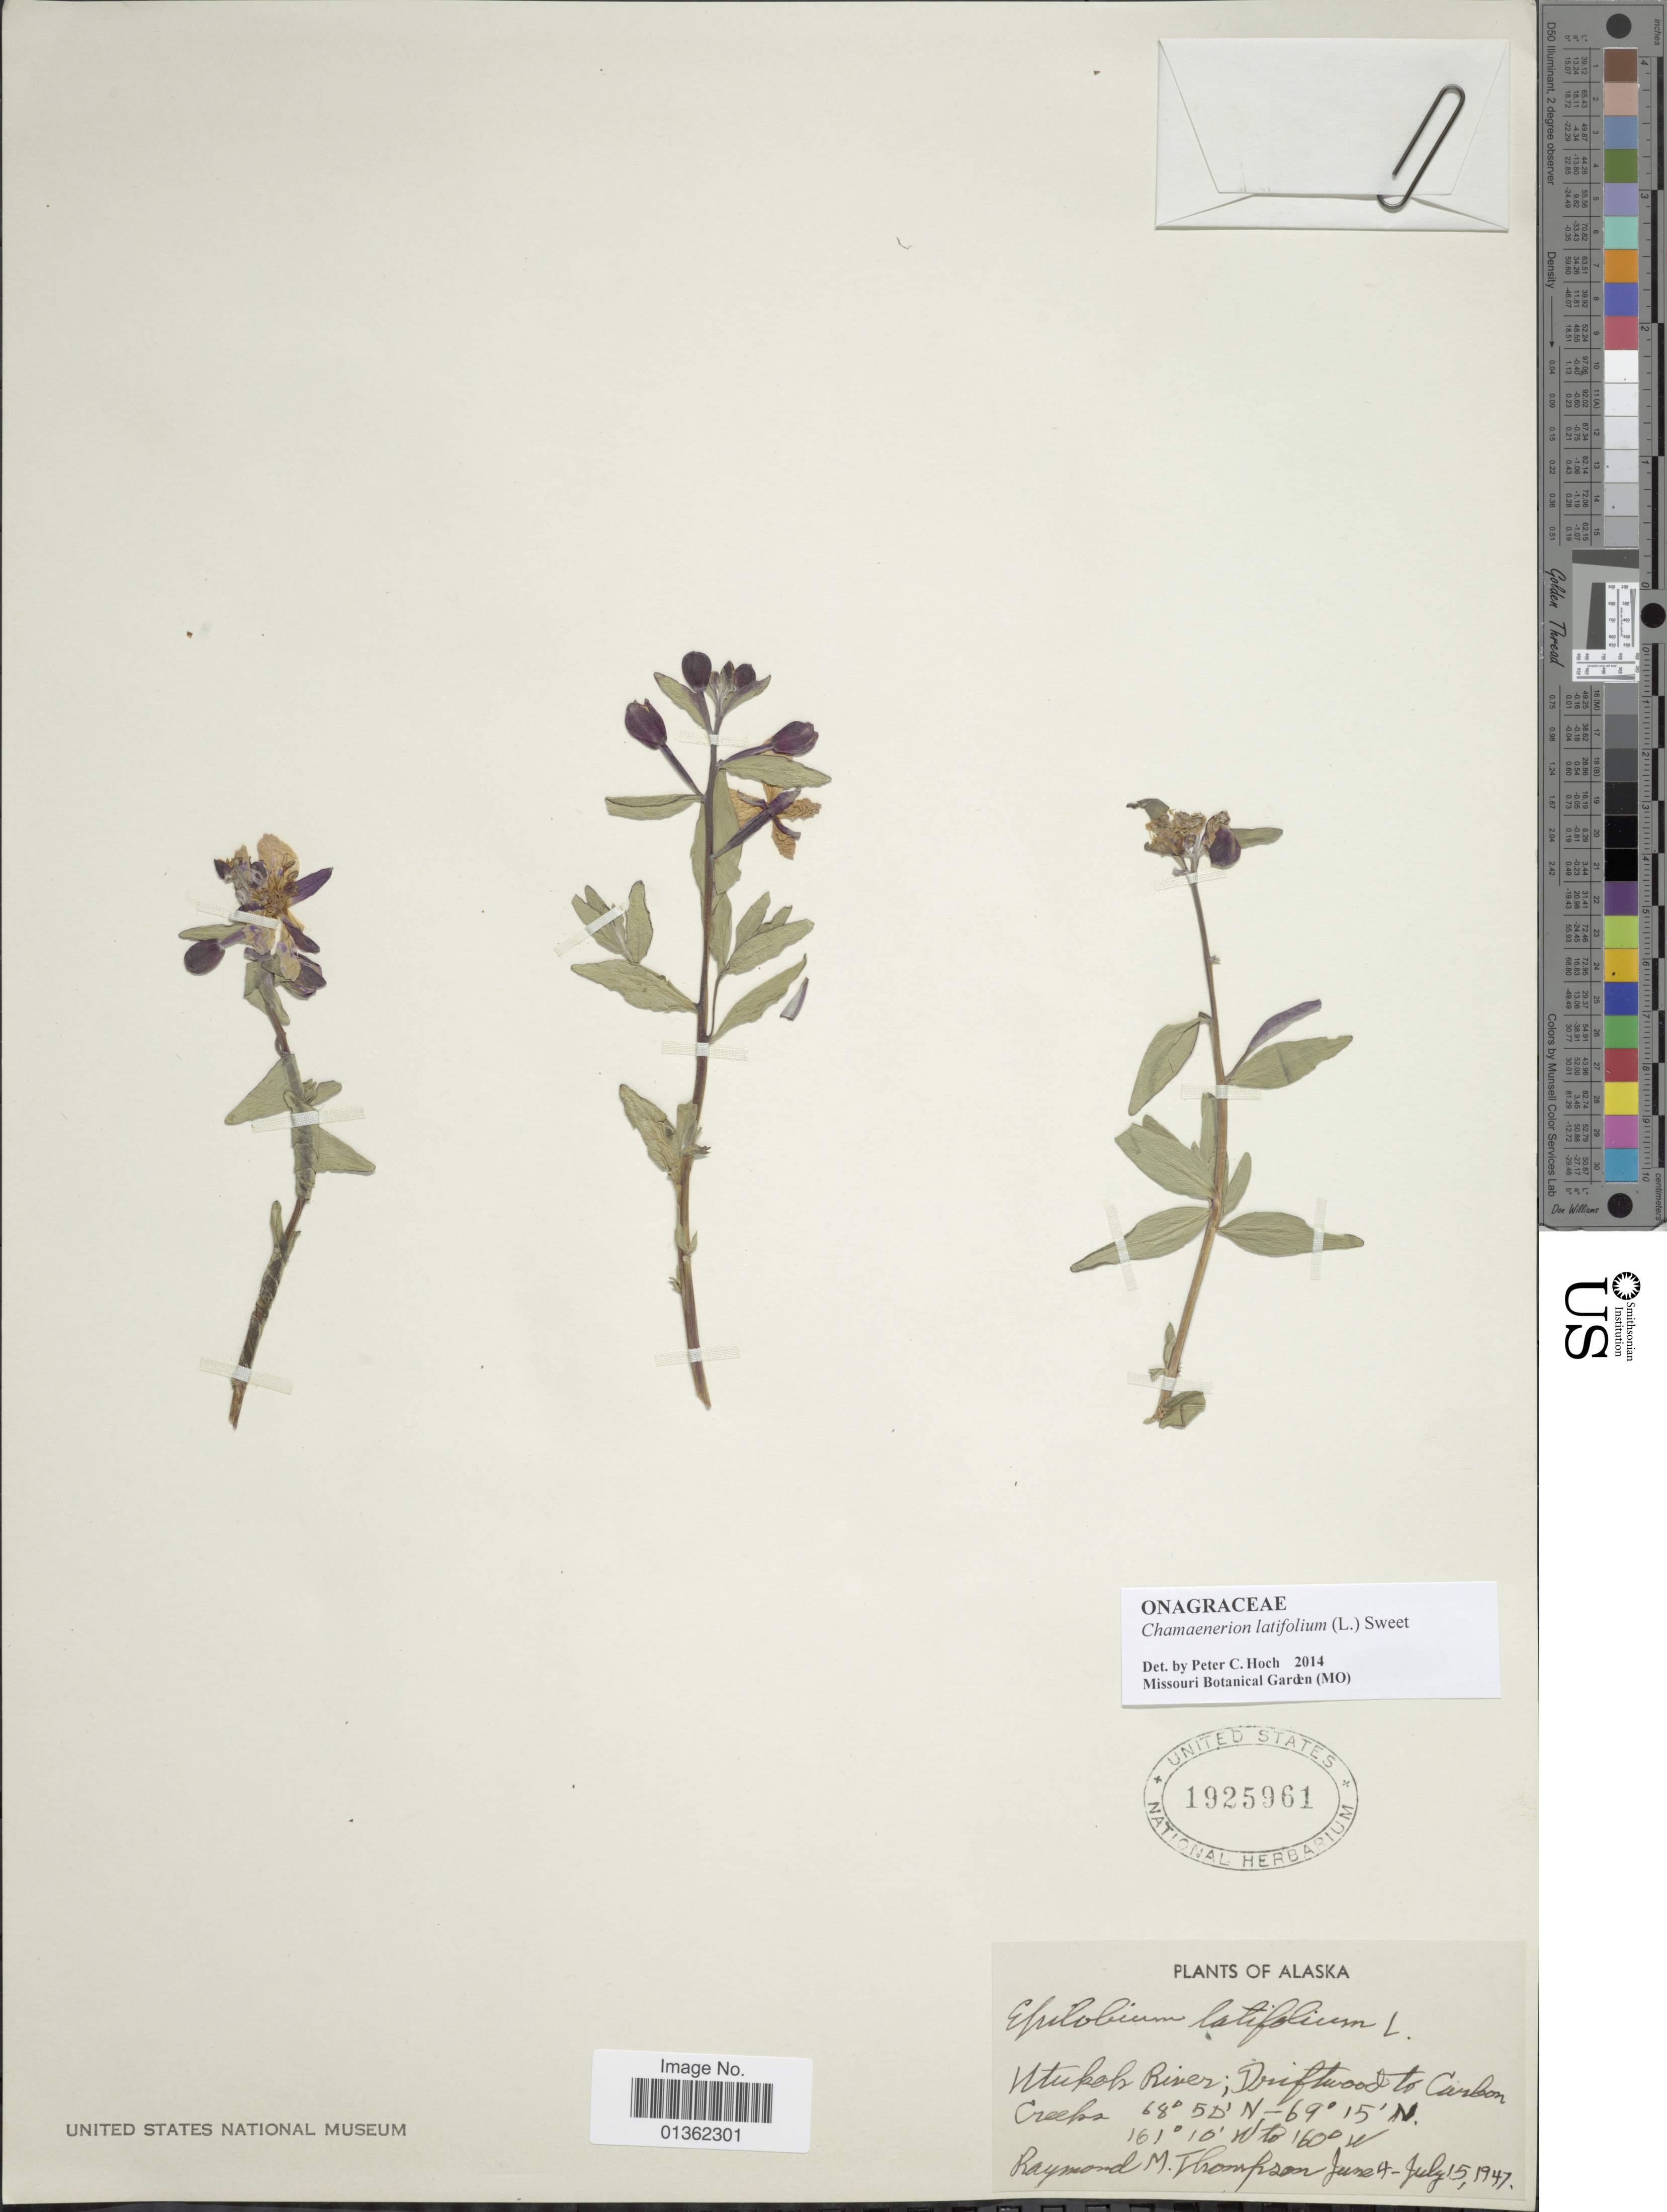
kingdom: Plantae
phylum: Tracheophyta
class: Magnoliopsida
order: Myrtales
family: Onagraceae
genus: Chamaenerion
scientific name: Chamaenerion latifolium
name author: (L.) Th. Fr. & Lange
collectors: R. Thompson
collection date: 1947-06-04/1947-07-15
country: United States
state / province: Alaska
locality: Utukok River; Driftwood to Carbon Creeks.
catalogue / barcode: US 1925961